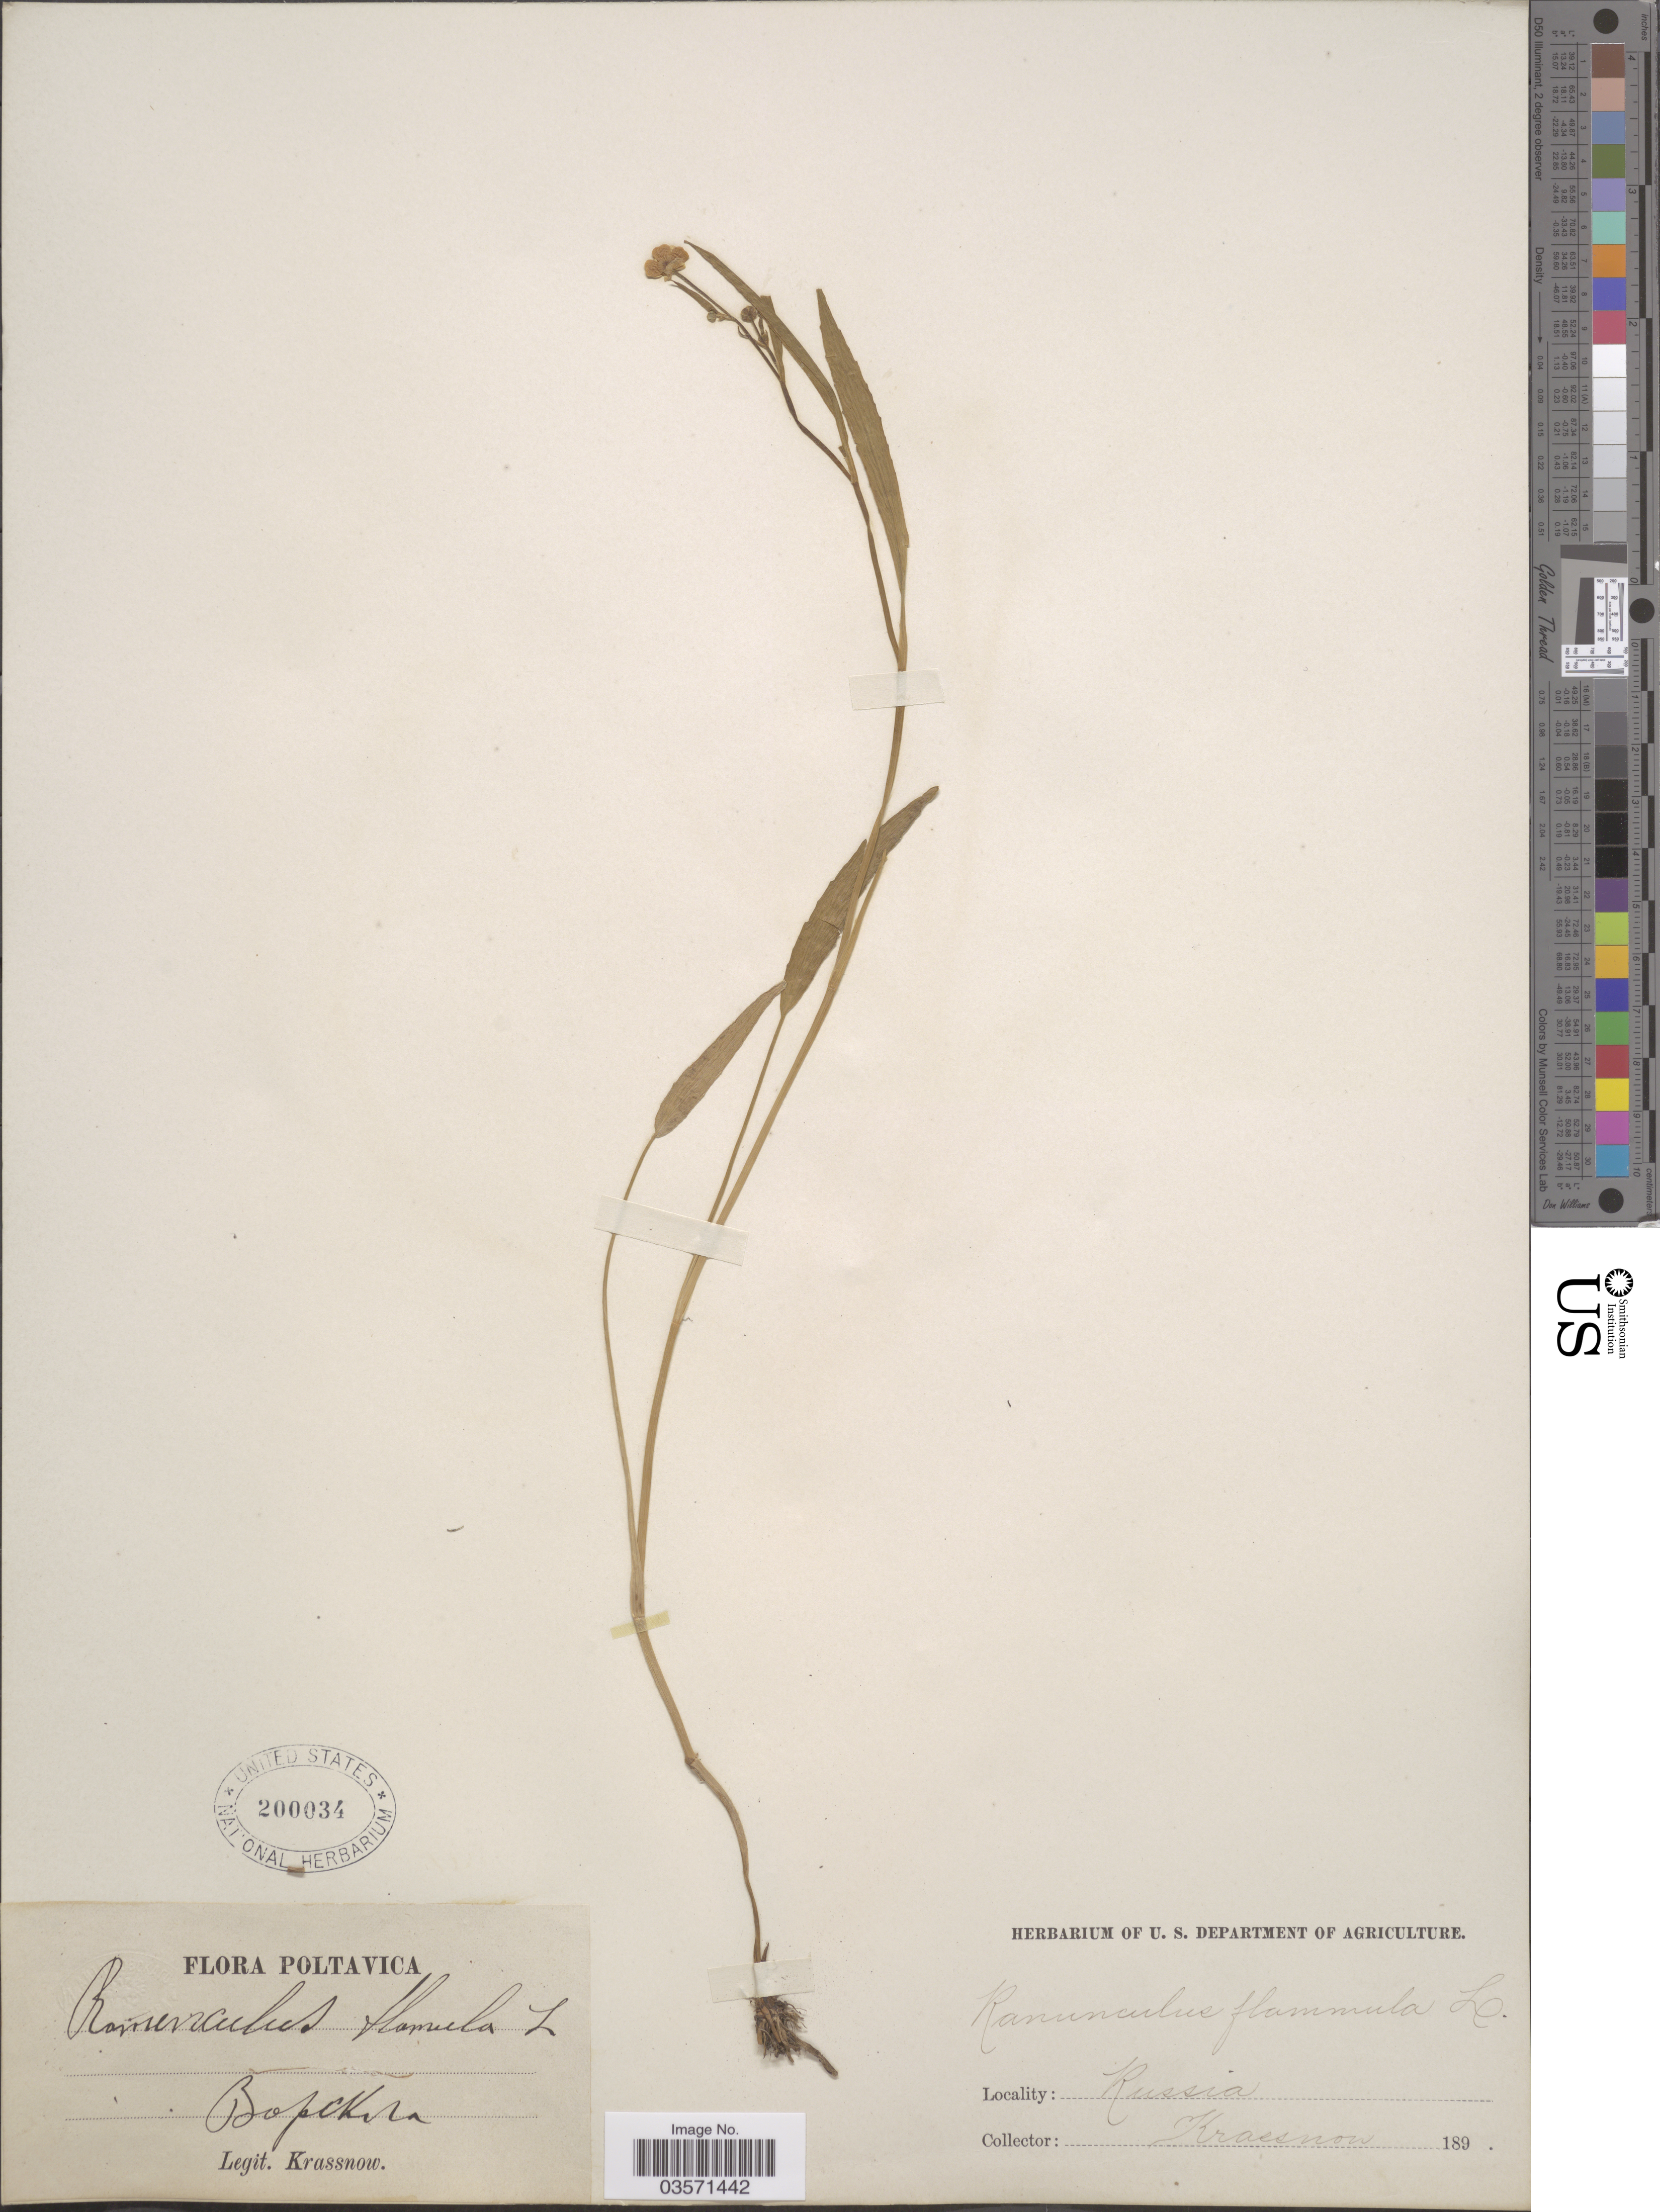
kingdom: Plantae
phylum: Tracheophyta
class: Magnoliopsida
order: Ranunculales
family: Ranunculaceae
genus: Ranunculus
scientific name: Ranunculus flammula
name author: L.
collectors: -. Krassnow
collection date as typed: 189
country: Ukraine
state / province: Poltava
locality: Vorskla.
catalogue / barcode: US 200034